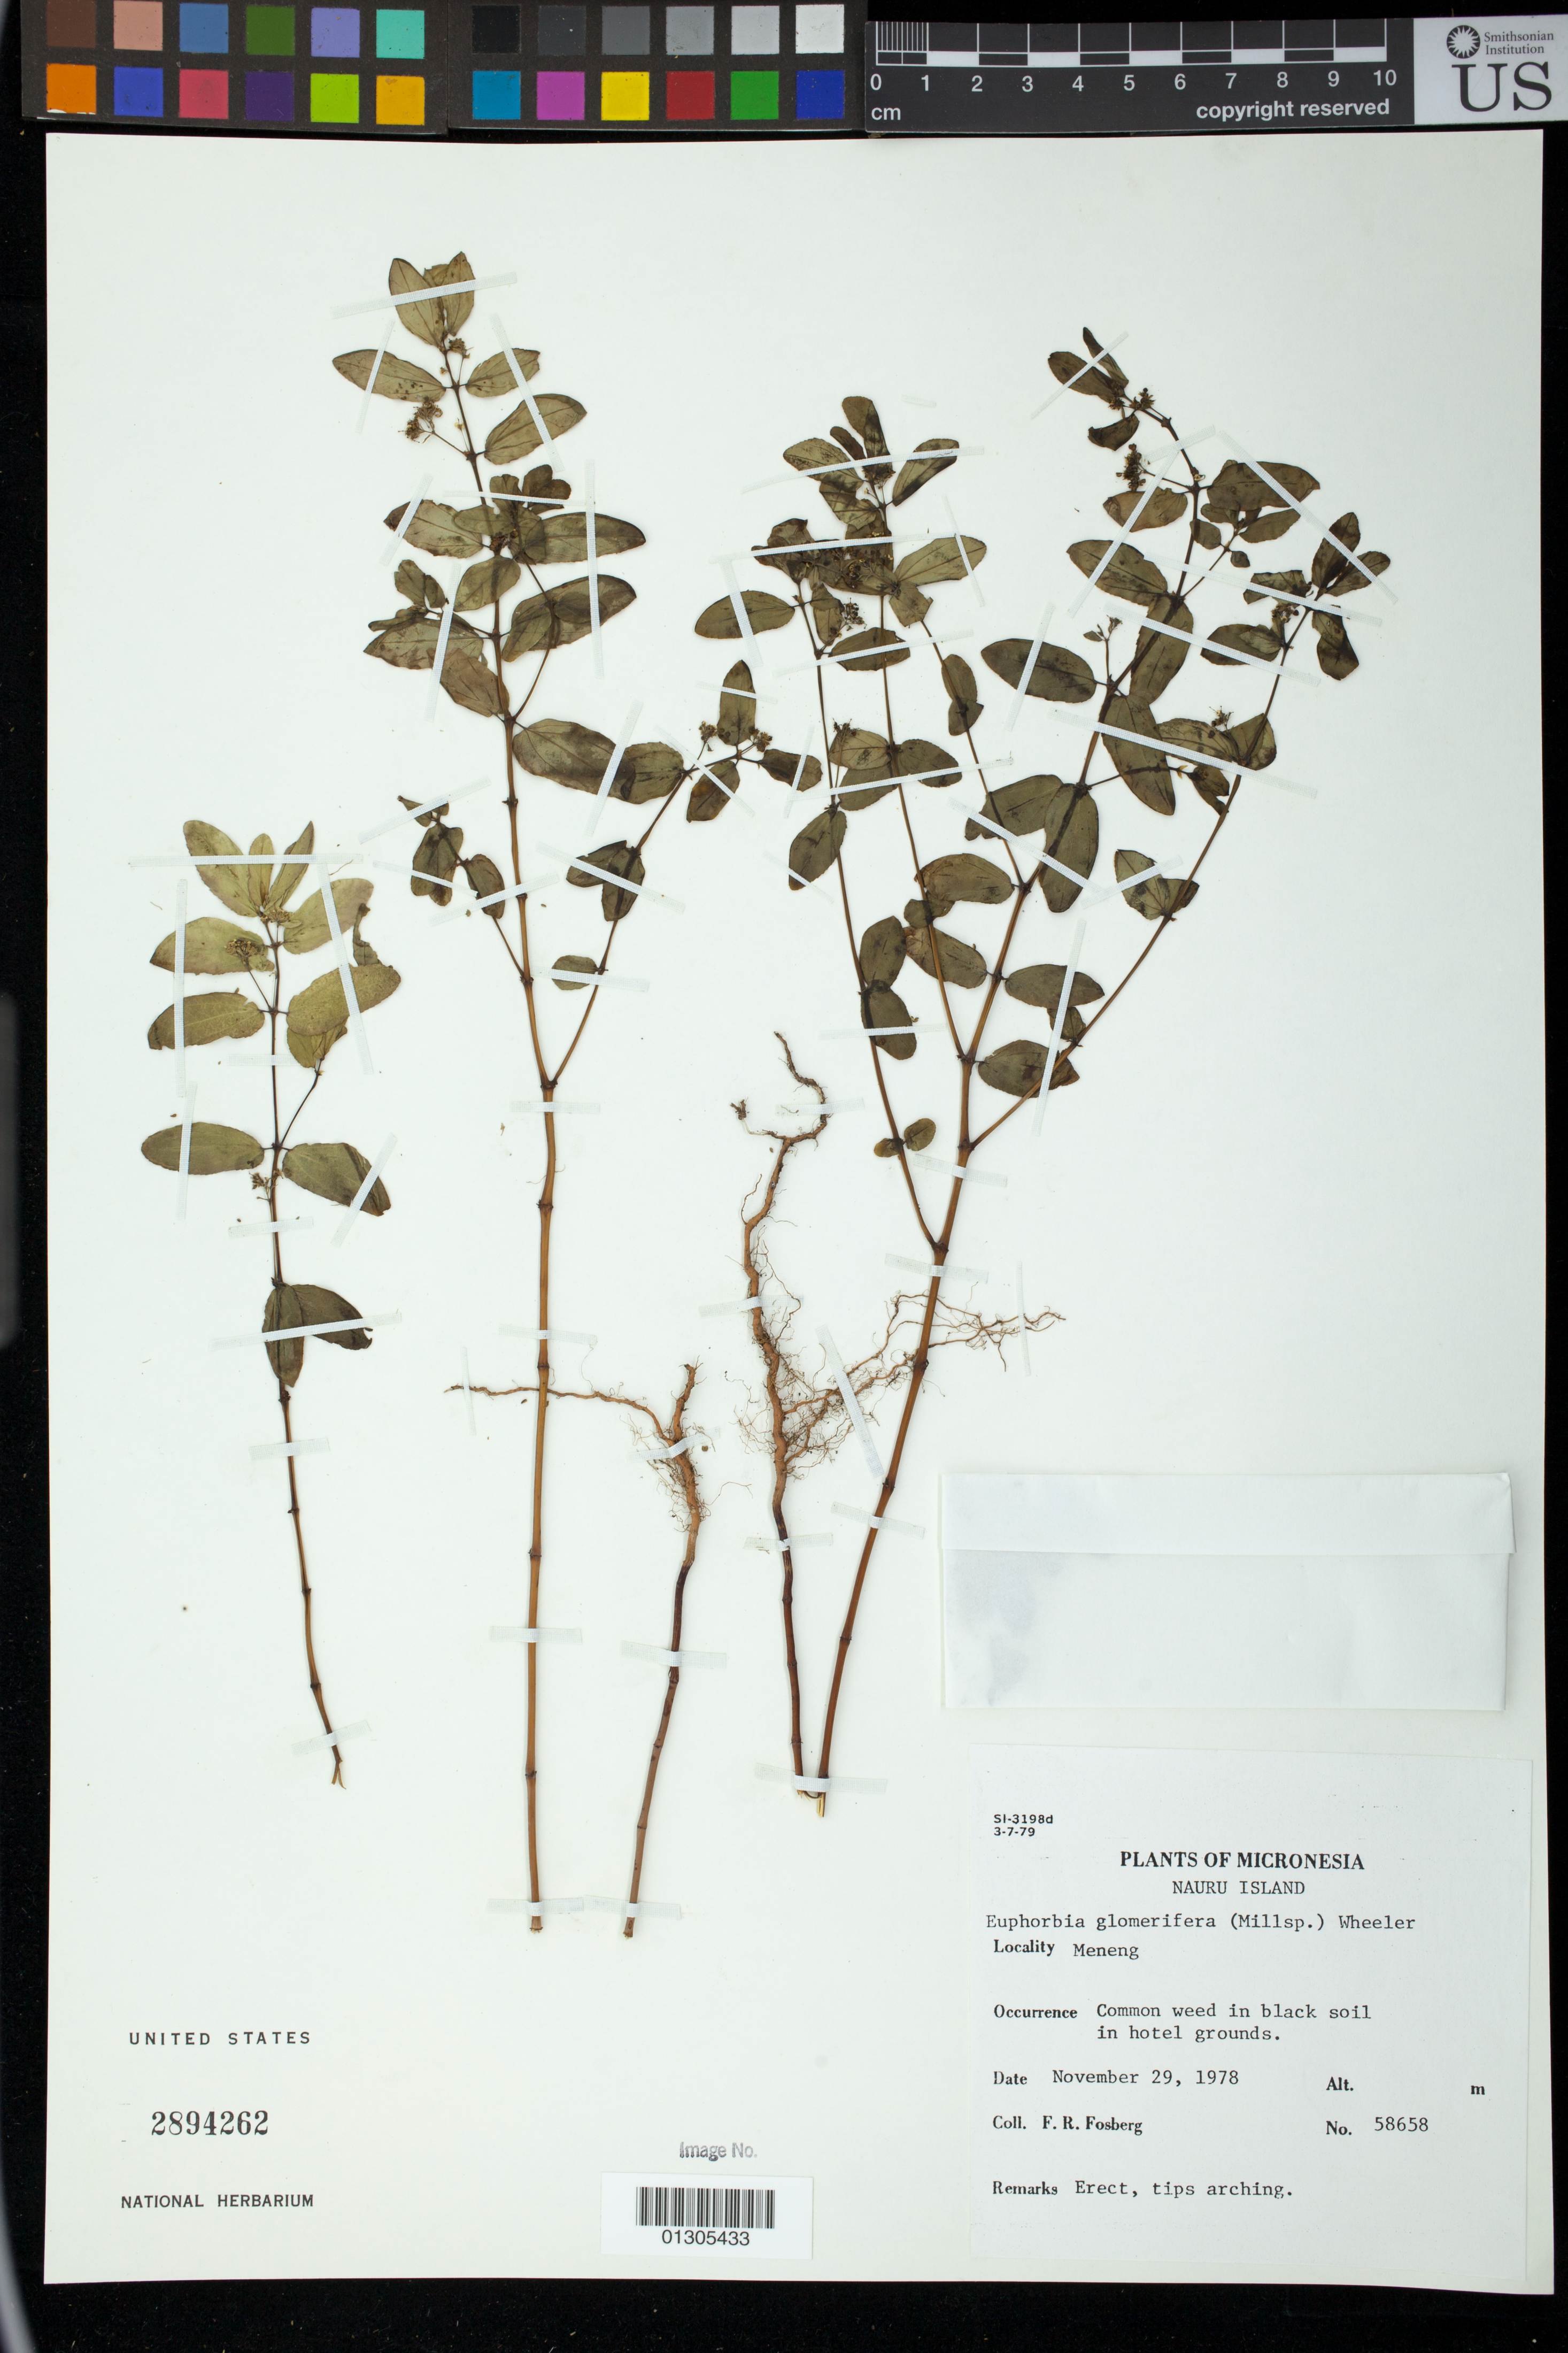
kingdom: Plantae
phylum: Tracheophyta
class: Magnoliopsida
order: Malpighiales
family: Euphorbiaceae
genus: Euphorbia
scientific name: Euphorbia hypericifolia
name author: L.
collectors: F. R. Fosberg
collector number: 58658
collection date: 1978-11-29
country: Nauru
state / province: Meneng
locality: Meneng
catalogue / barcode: US 2894262